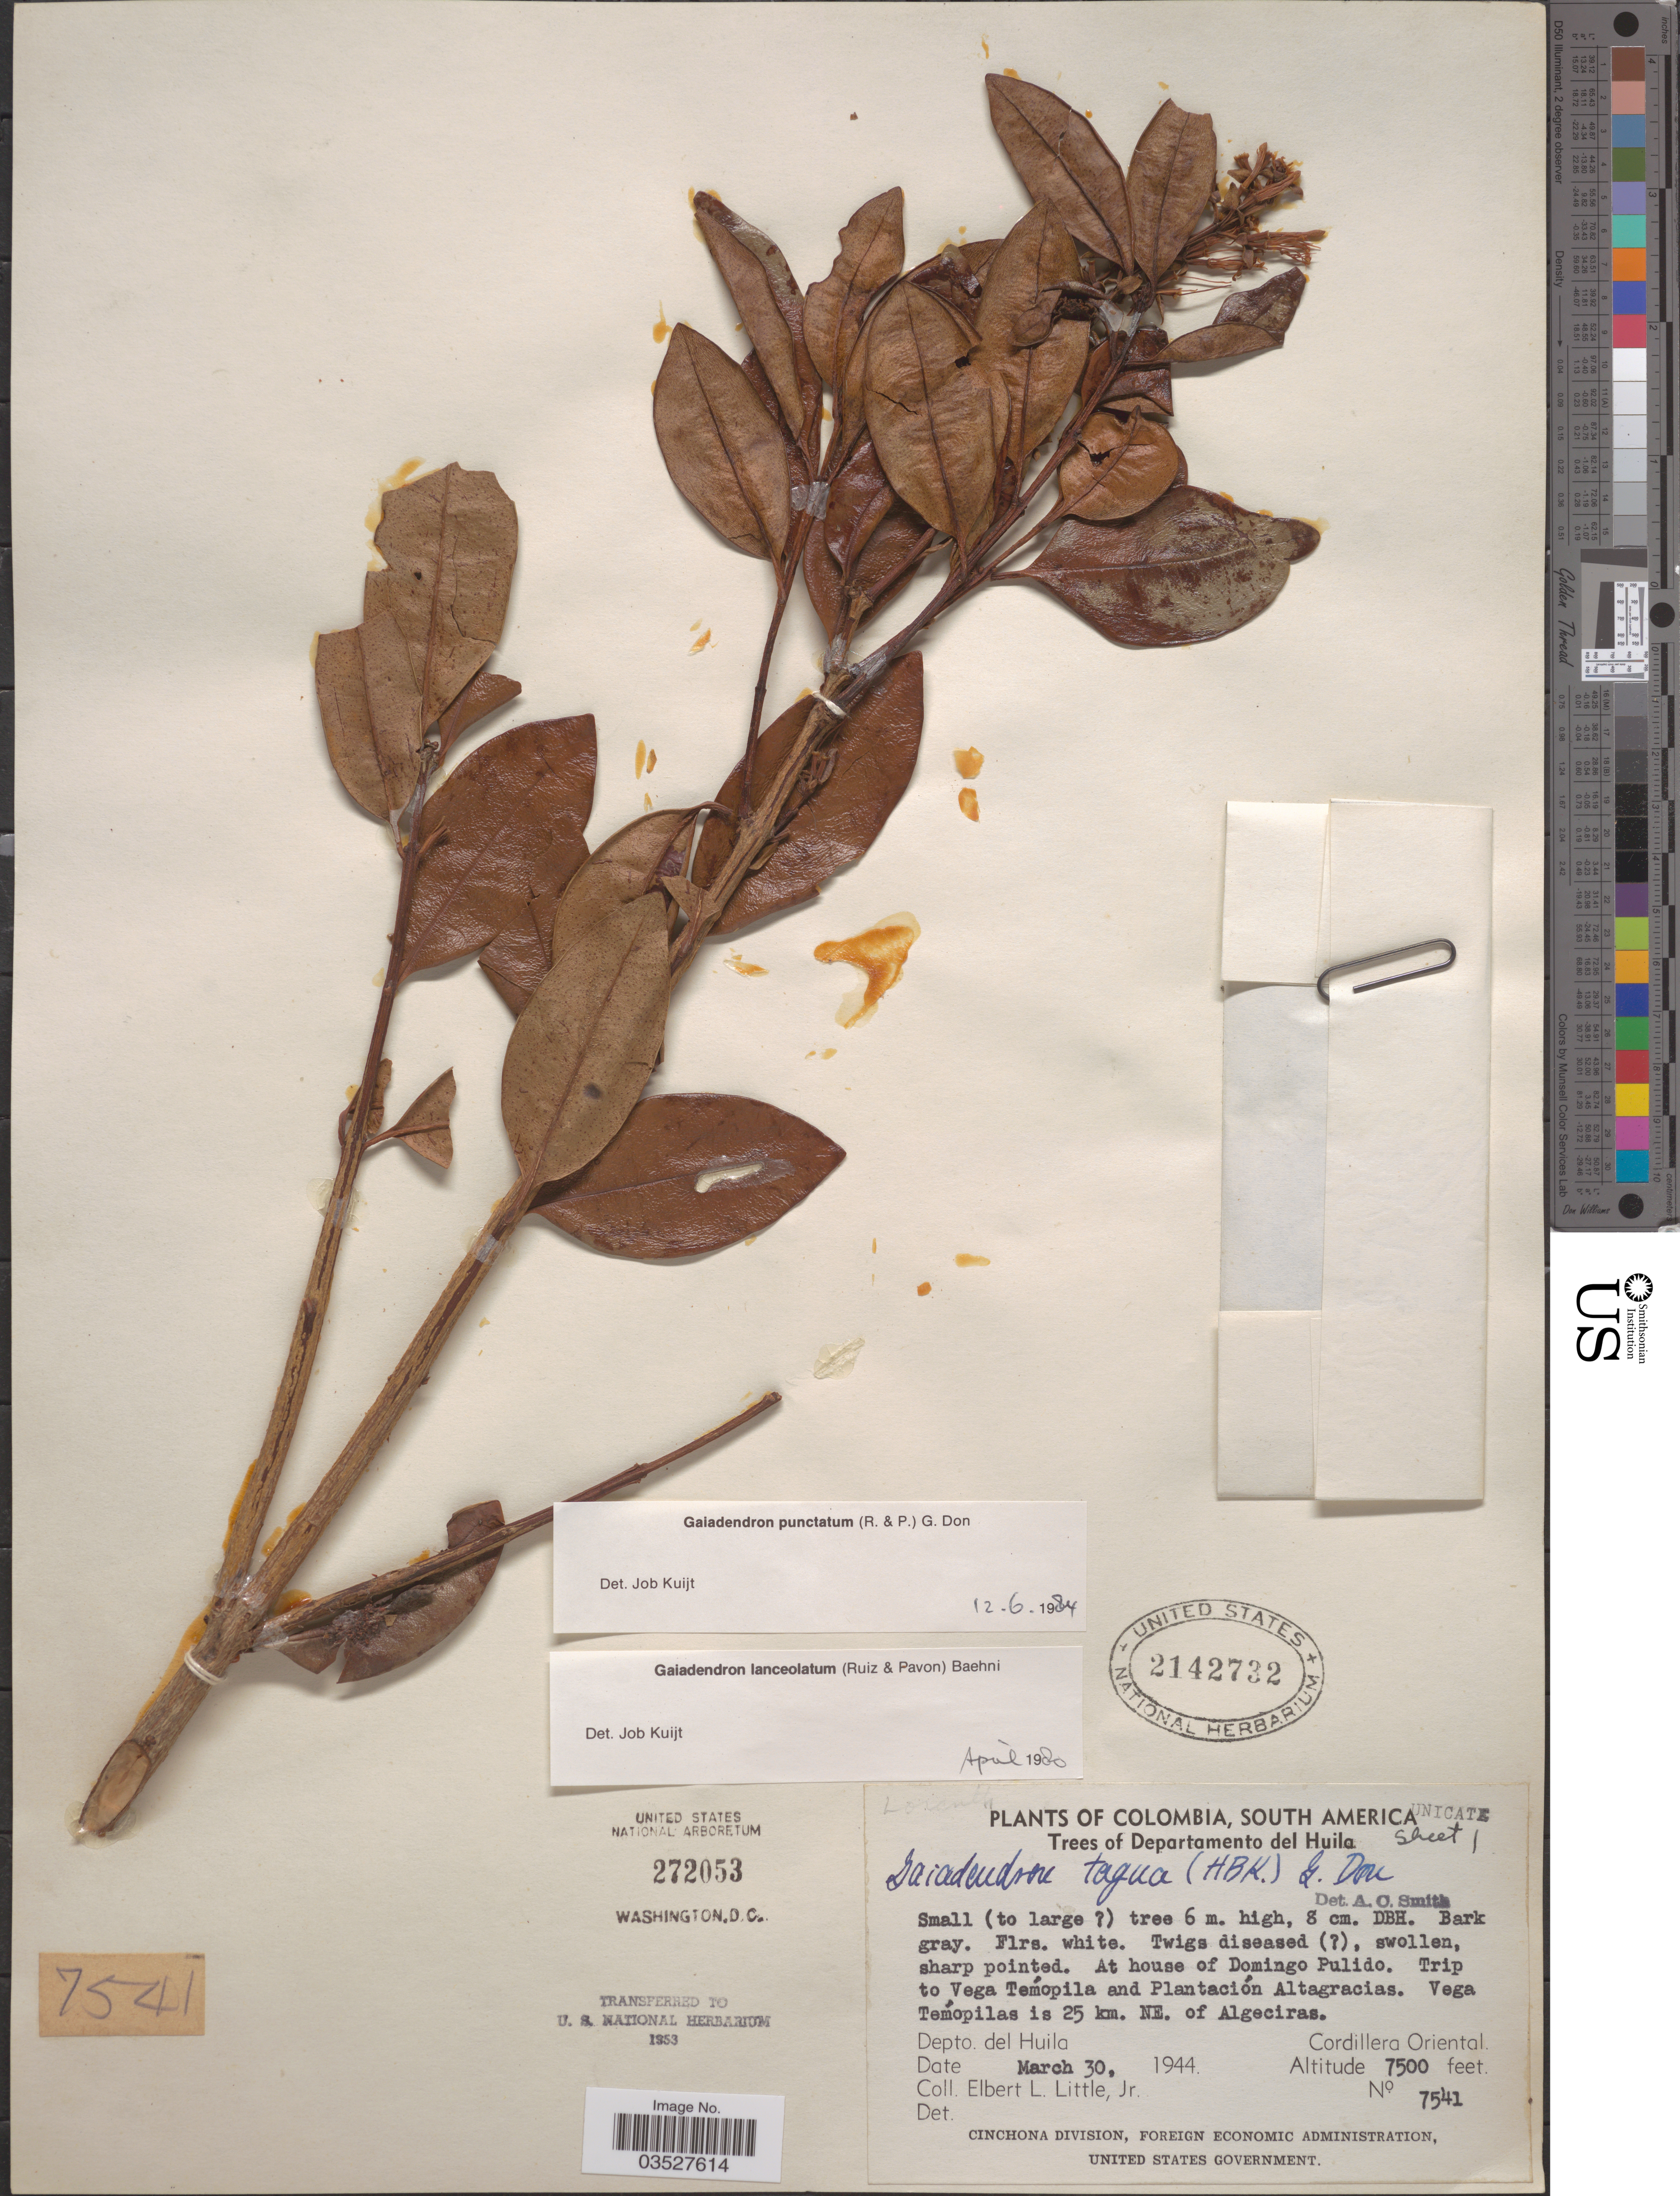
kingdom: Plantae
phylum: Tracheophyta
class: Magnoliopsida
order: Santalales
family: Loranthaceae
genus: Gaiadendron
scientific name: Gaiadendron punctatum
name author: (Ruiz & Pav.) G. Don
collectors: E. L. Little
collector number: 7541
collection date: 1944-03-30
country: Colombia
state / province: Huila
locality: Departamento del Huila. At house of Domingo Pulido. Trip to Vega Témopila and Plantación Altagracias. Vega Témopilas is 25 km. NE. of Algeciras. Cordillera Oriental.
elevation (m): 2286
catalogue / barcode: US 2142732